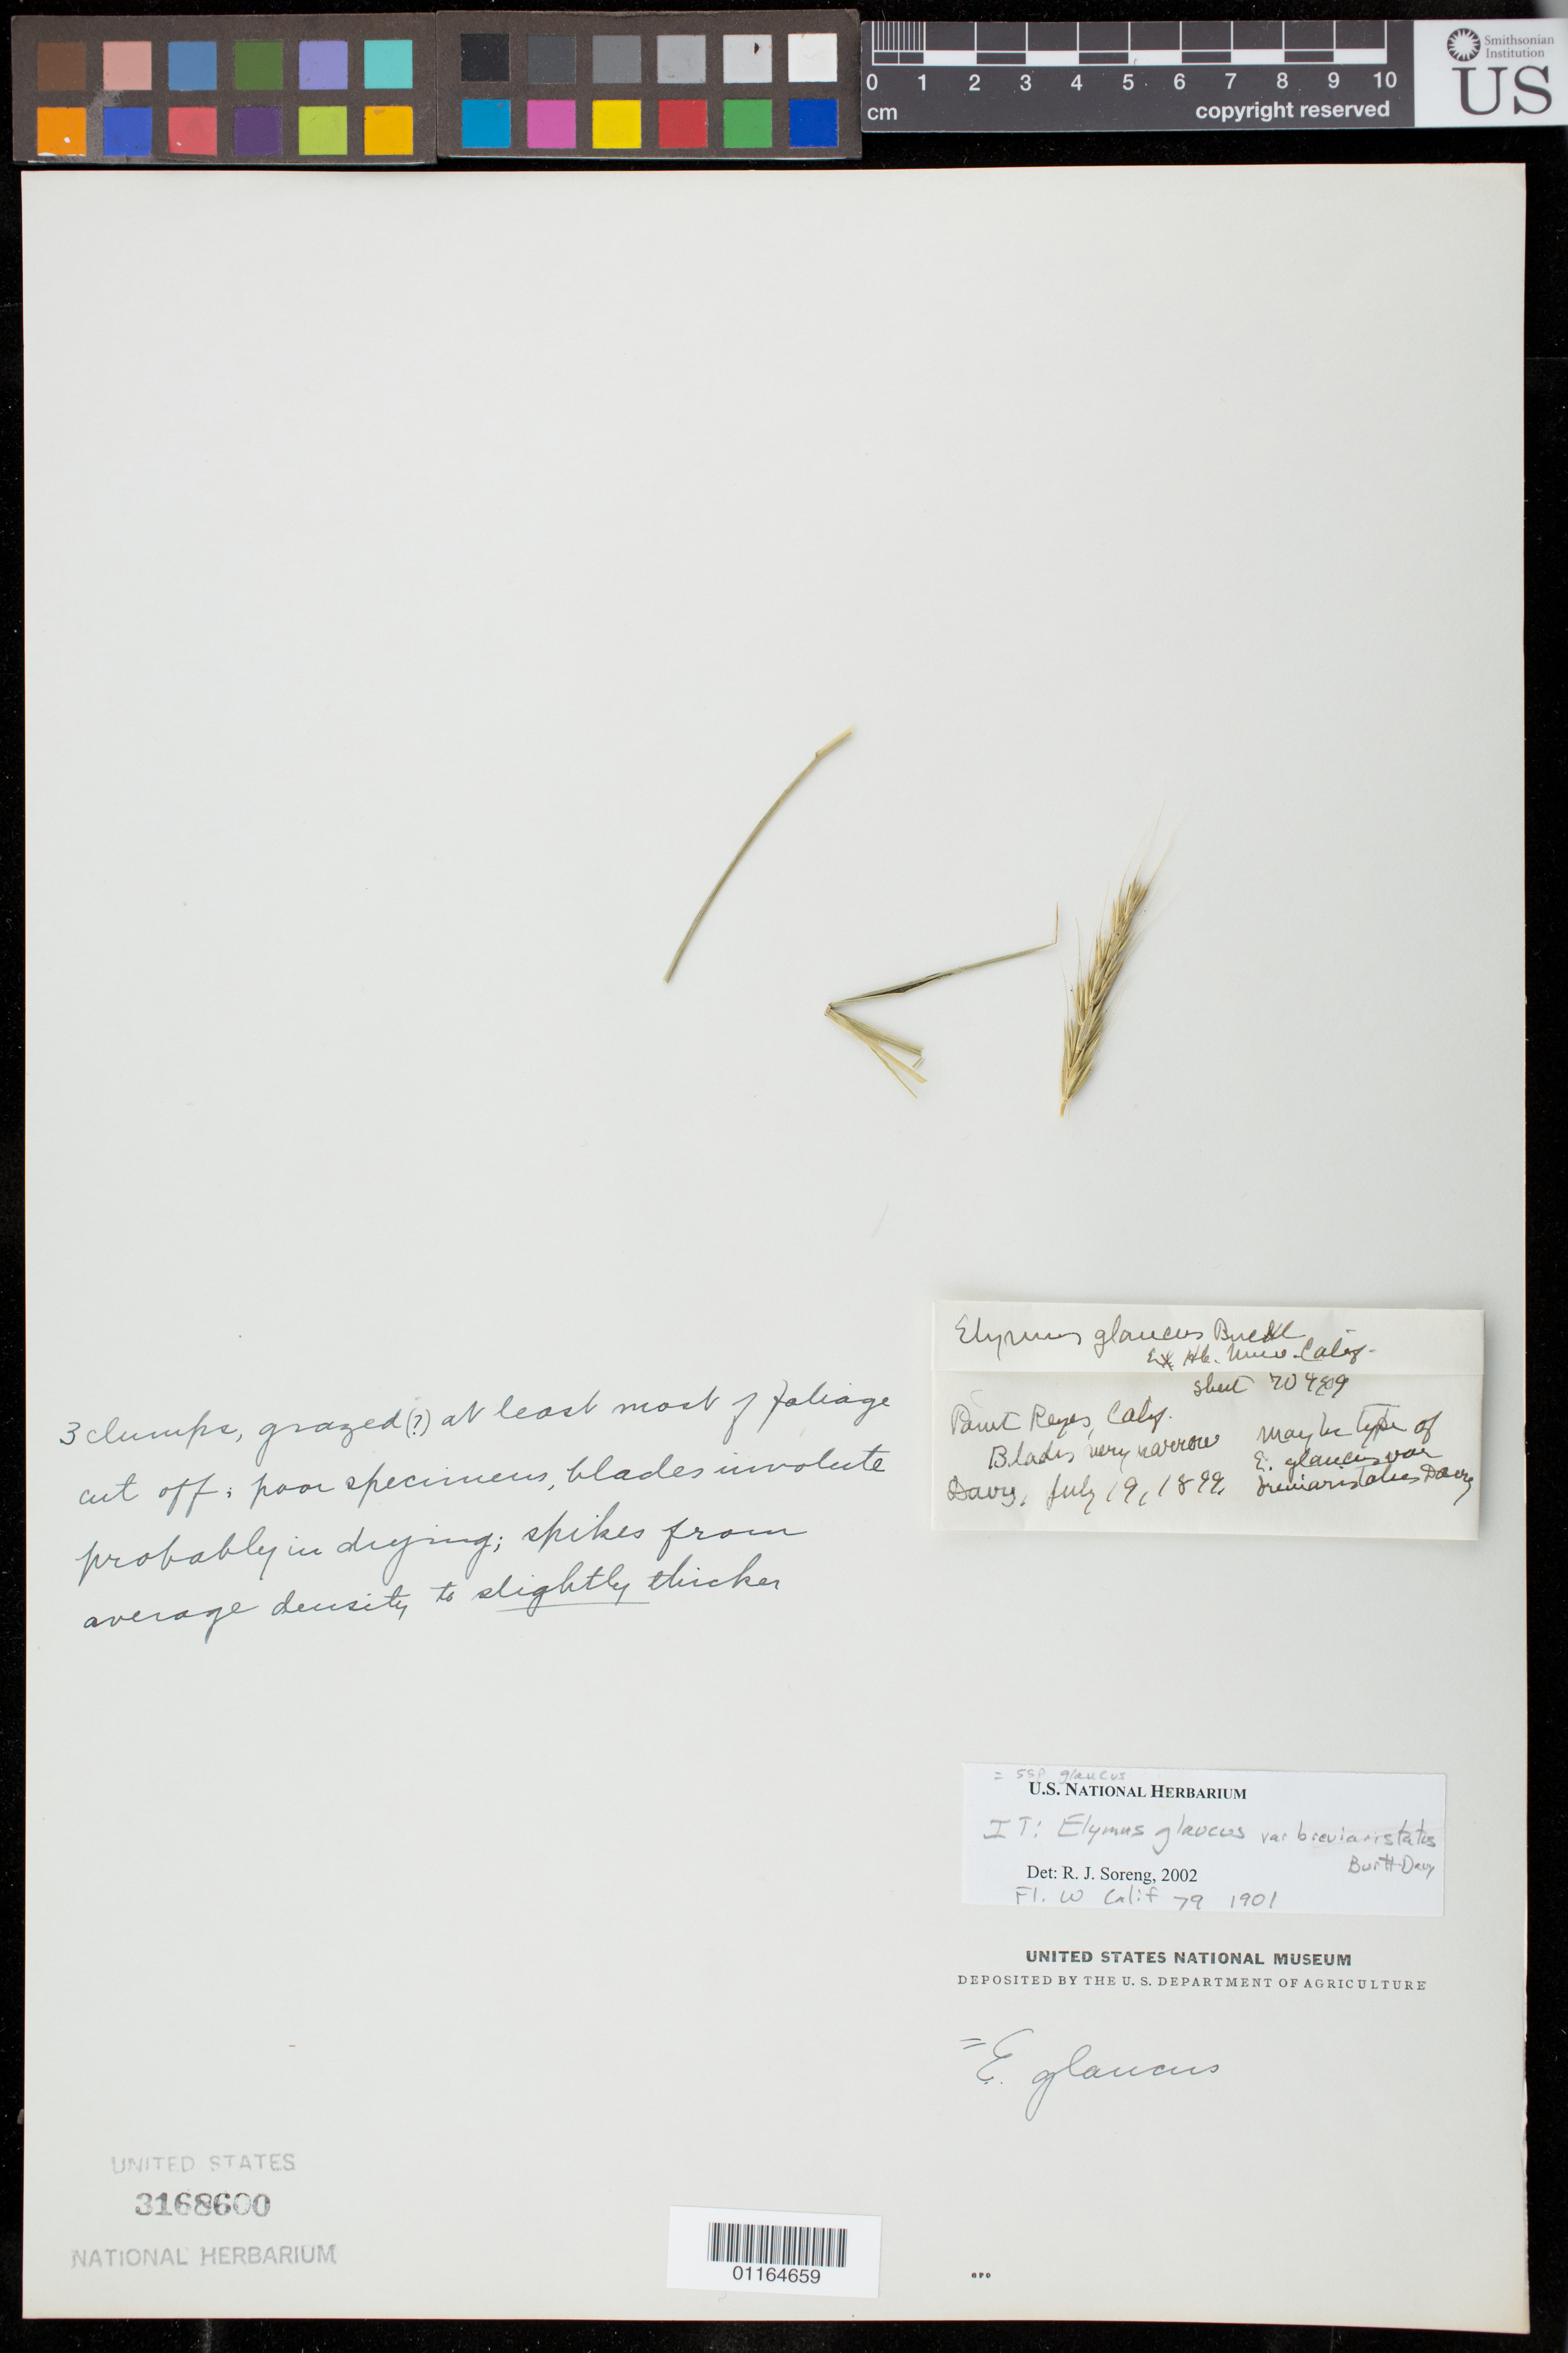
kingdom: Plantae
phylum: Tracheophyta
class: Liliopsida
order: Poales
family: Poaceae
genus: Elymus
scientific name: Elymus glaucus var. breviaristatus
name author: Burtt Davy in Jepson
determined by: Soreng, Robert J., Research Associate (BOT), Smithsonian Institution - National Museum of Natural History (UNITED STATES)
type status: Isotype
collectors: J. Burtt Davy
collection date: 1899-07-19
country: United States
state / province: California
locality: Point Reyes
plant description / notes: ex herb. University of California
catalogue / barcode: US 3168600